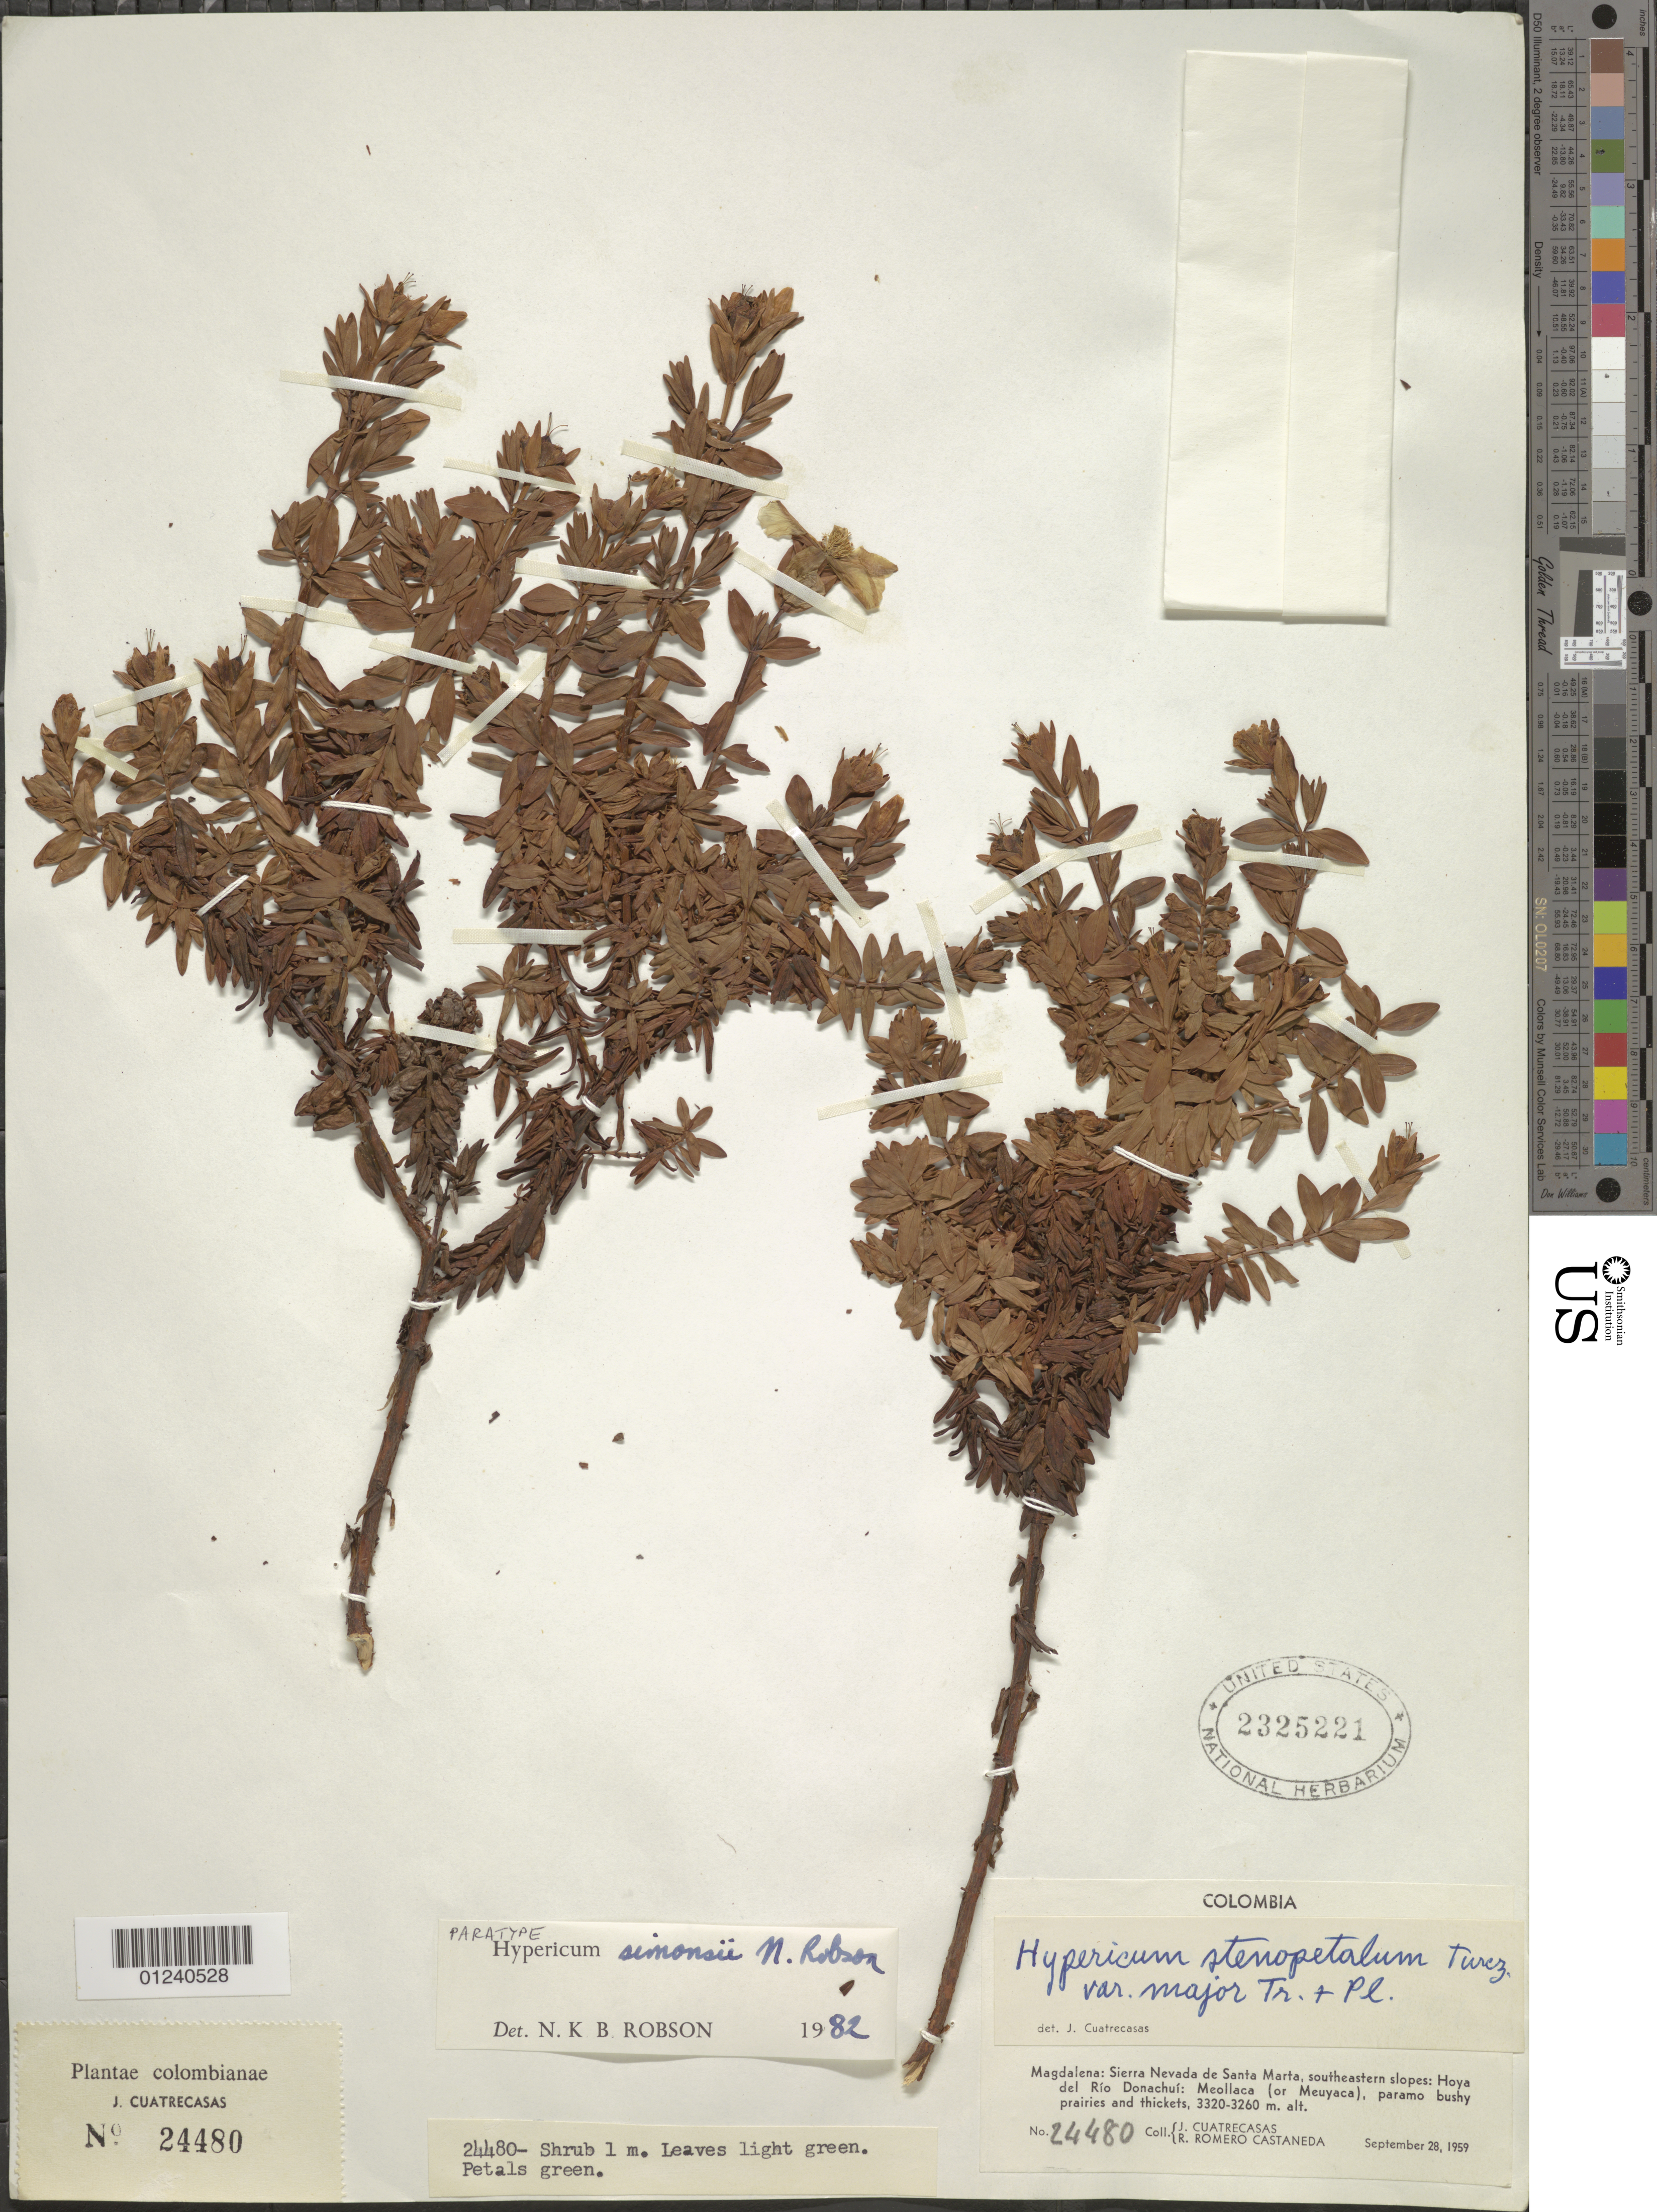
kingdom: Plantae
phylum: Tracheophyta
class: Magnoliopsida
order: Malpighiales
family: Hypericaceae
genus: Hypericum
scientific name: Hypericum simonsii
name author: N. Robson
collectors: J. Cuatrecasas & R. Romero Castañeda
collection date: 1959-09-28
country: Colombia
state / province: Magdalena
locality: Sierra Nevada de Santa Marta, southeastern slopes: Hoya del Rio Donachui: Meollaca (or Meuyaca)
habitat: Paramo bushy thickets and prairies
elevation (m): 3260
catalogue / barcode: US 2325221